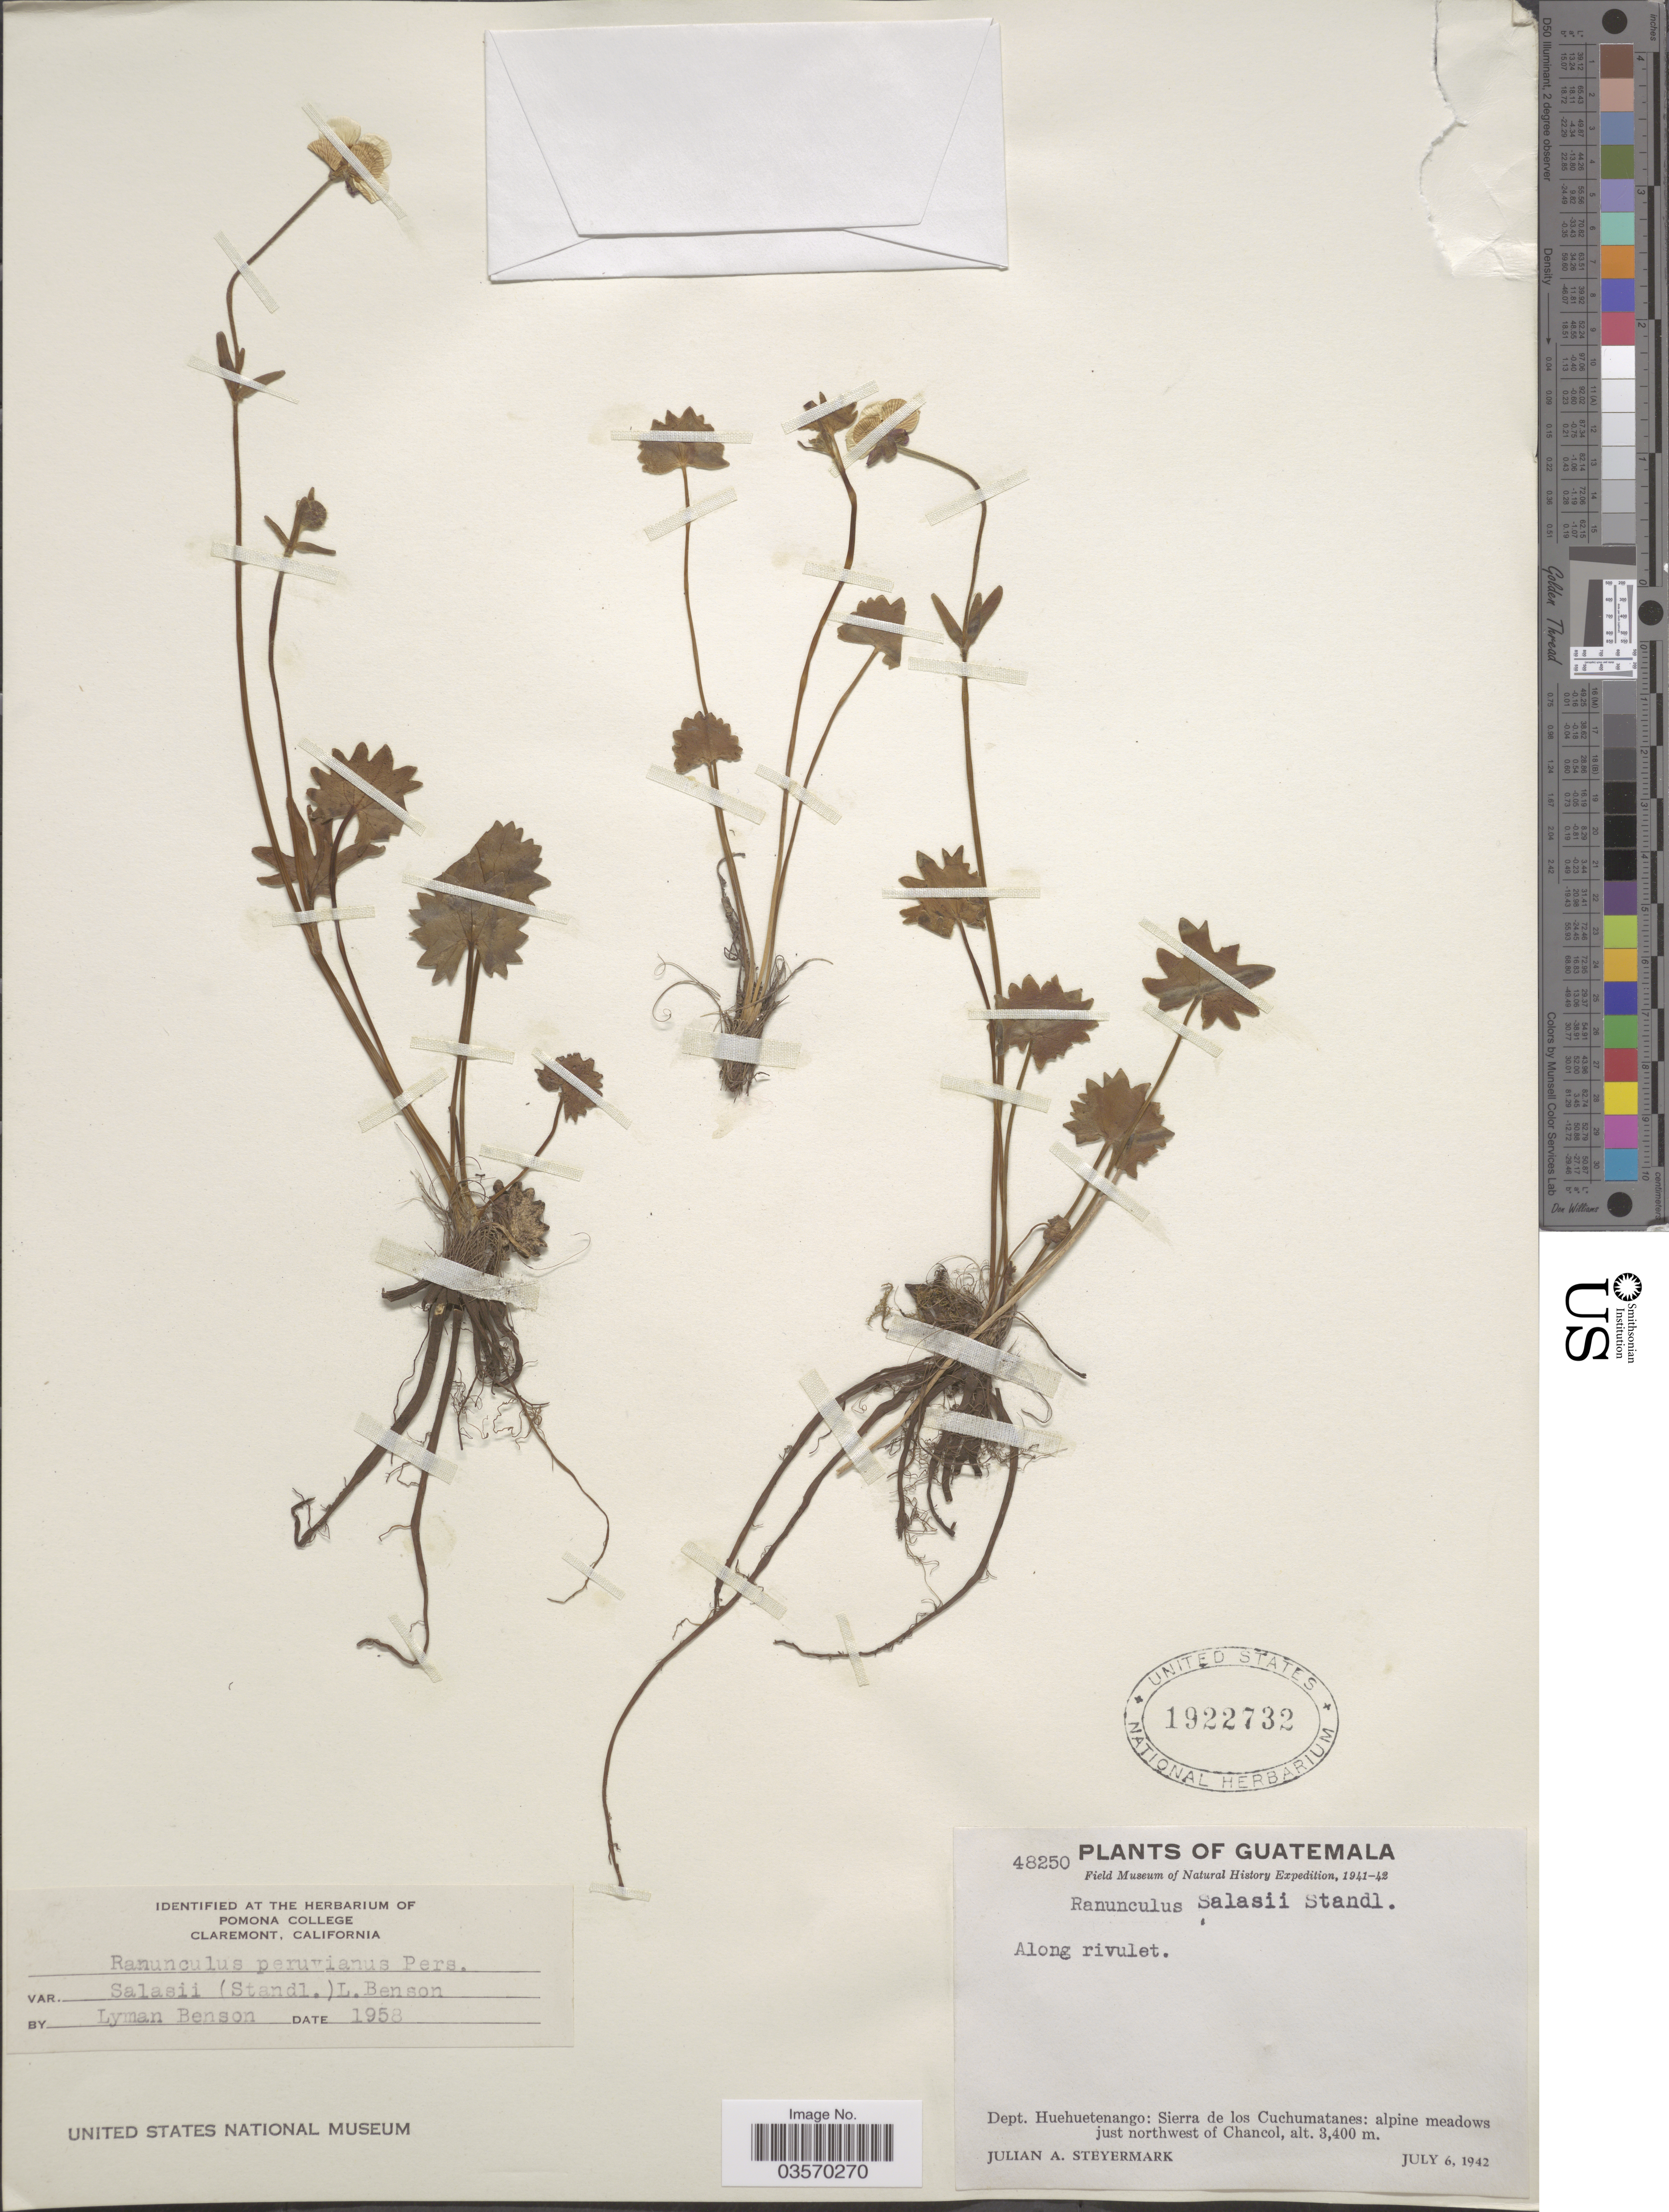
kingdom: Plantae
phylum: Tracheophyta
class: Magnoliopsida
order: Ranunculales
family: Ranunculaceae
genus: Ranunculus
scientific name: Ranunculus peruvianus var. salasii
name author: L.D. Benson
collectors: J. Steyermark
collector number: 48250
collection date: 1942-07-06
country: Guatemala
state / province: Huehuetenango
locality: Dept. Huehuetenango: Sierra de los Cuchumatanes: alpine meadows just northwest of Chancol.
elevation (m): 3400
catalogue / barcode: US 1922732